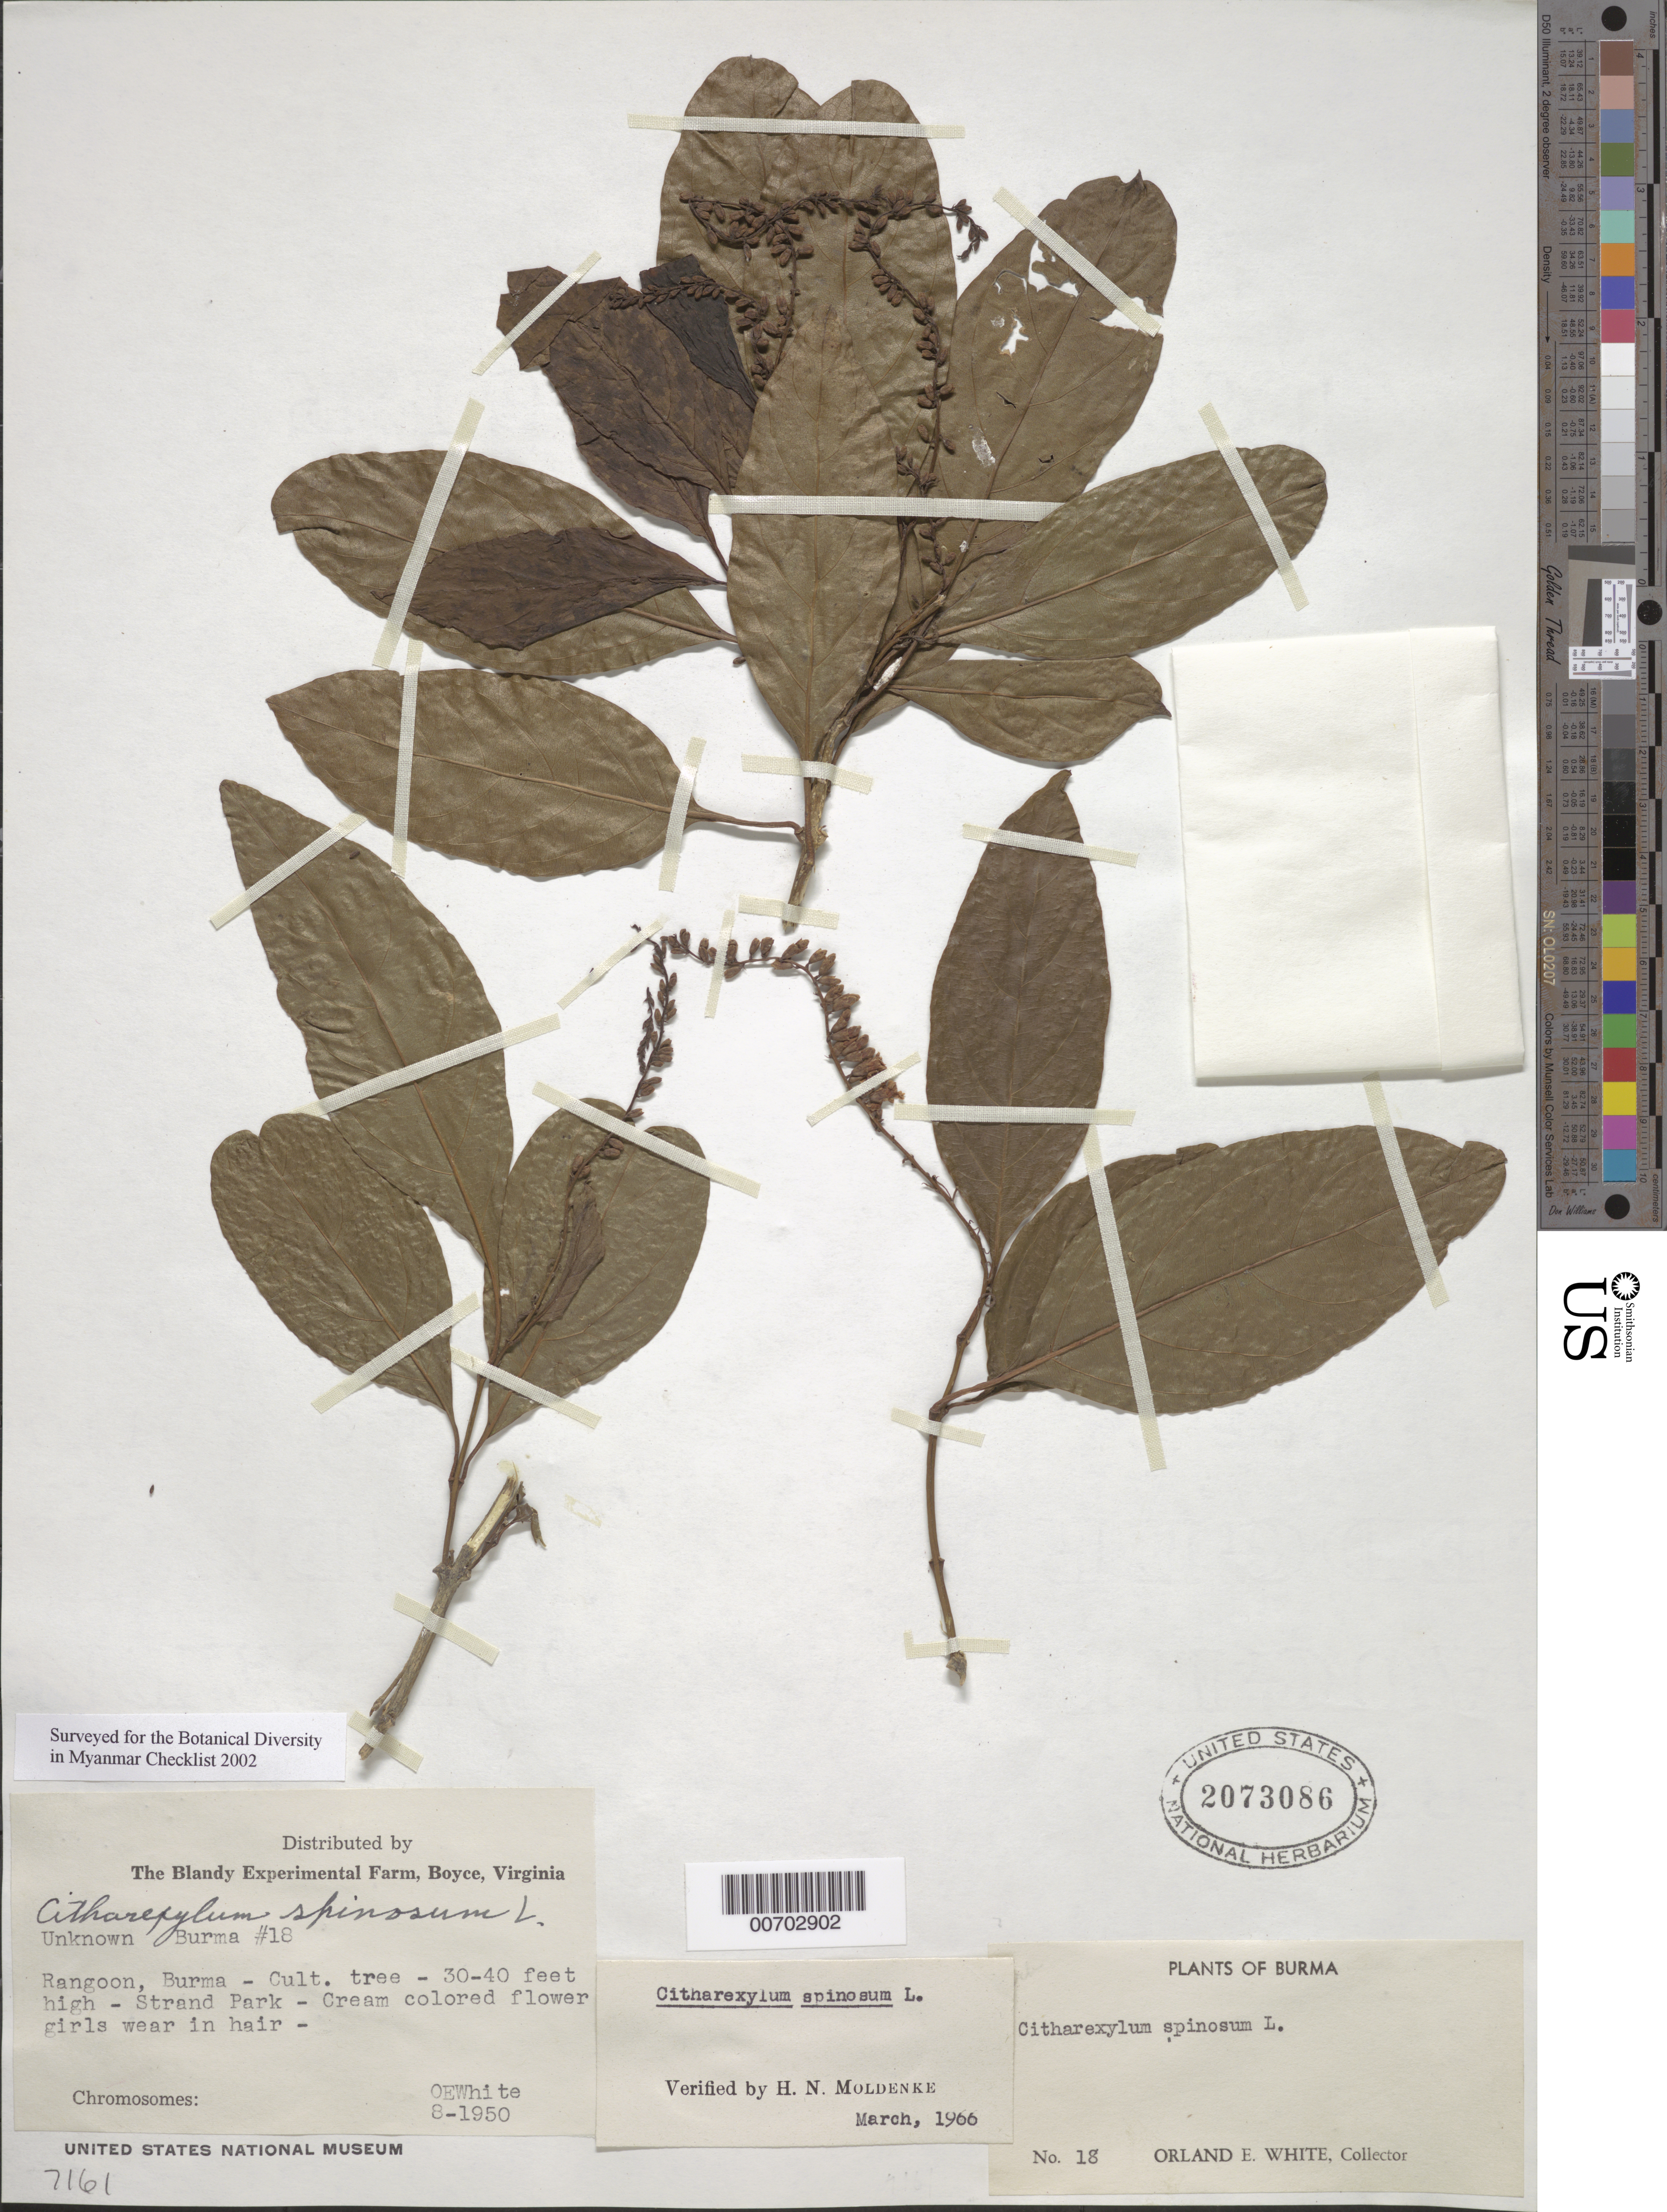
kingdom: Plantae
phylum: Tracheophyta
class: Magnoliopsida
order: Lamiales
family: Verbenaceae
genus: Citharexylum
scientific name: Citharexylum spinosum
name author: L.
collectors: O. E. White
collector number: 18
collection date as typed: Aug 1950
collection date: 1950-08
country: Myanmar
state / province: Yangon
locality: Strand Park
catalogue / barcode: US 2073086